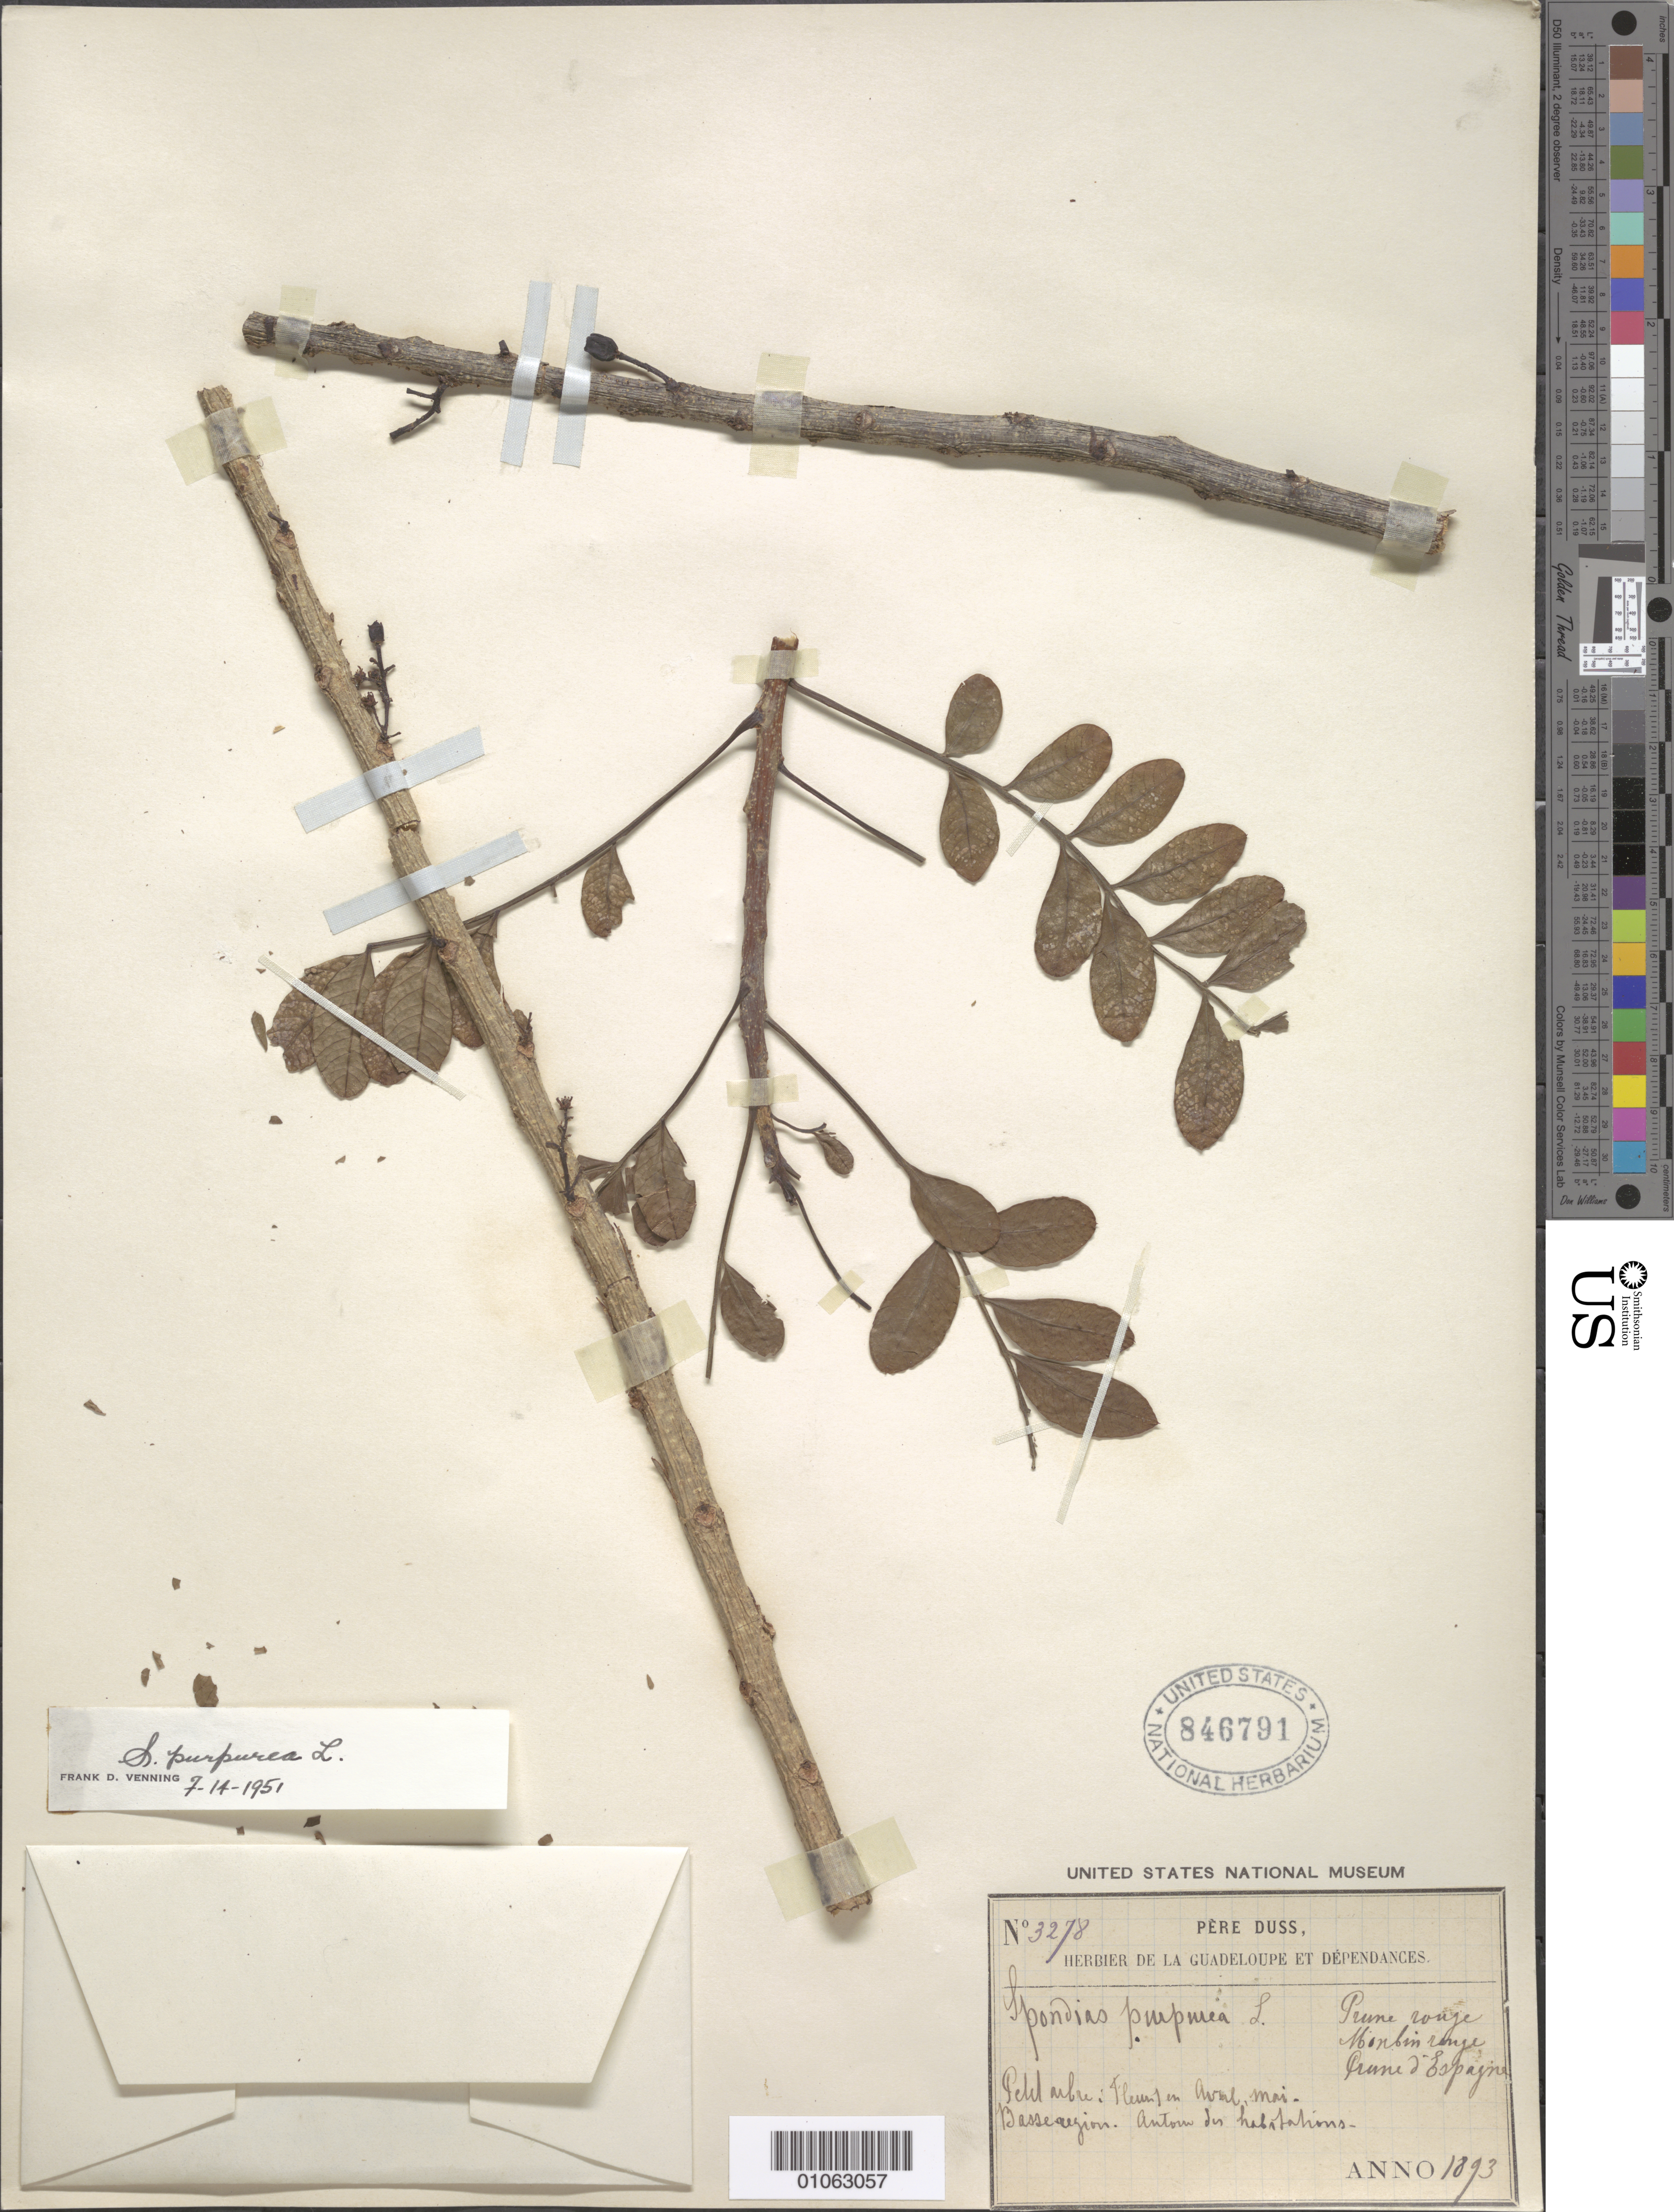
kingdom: Plantae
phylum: Tracheophyta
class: Magnoliopsida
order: Sapindales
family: Anacardiaceae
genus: Spondias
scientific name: Spondias purpurea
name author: L.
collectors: Père Duss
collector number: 3278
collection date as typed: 1893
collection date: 1893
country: Guadeloupe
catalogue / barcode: US 846791